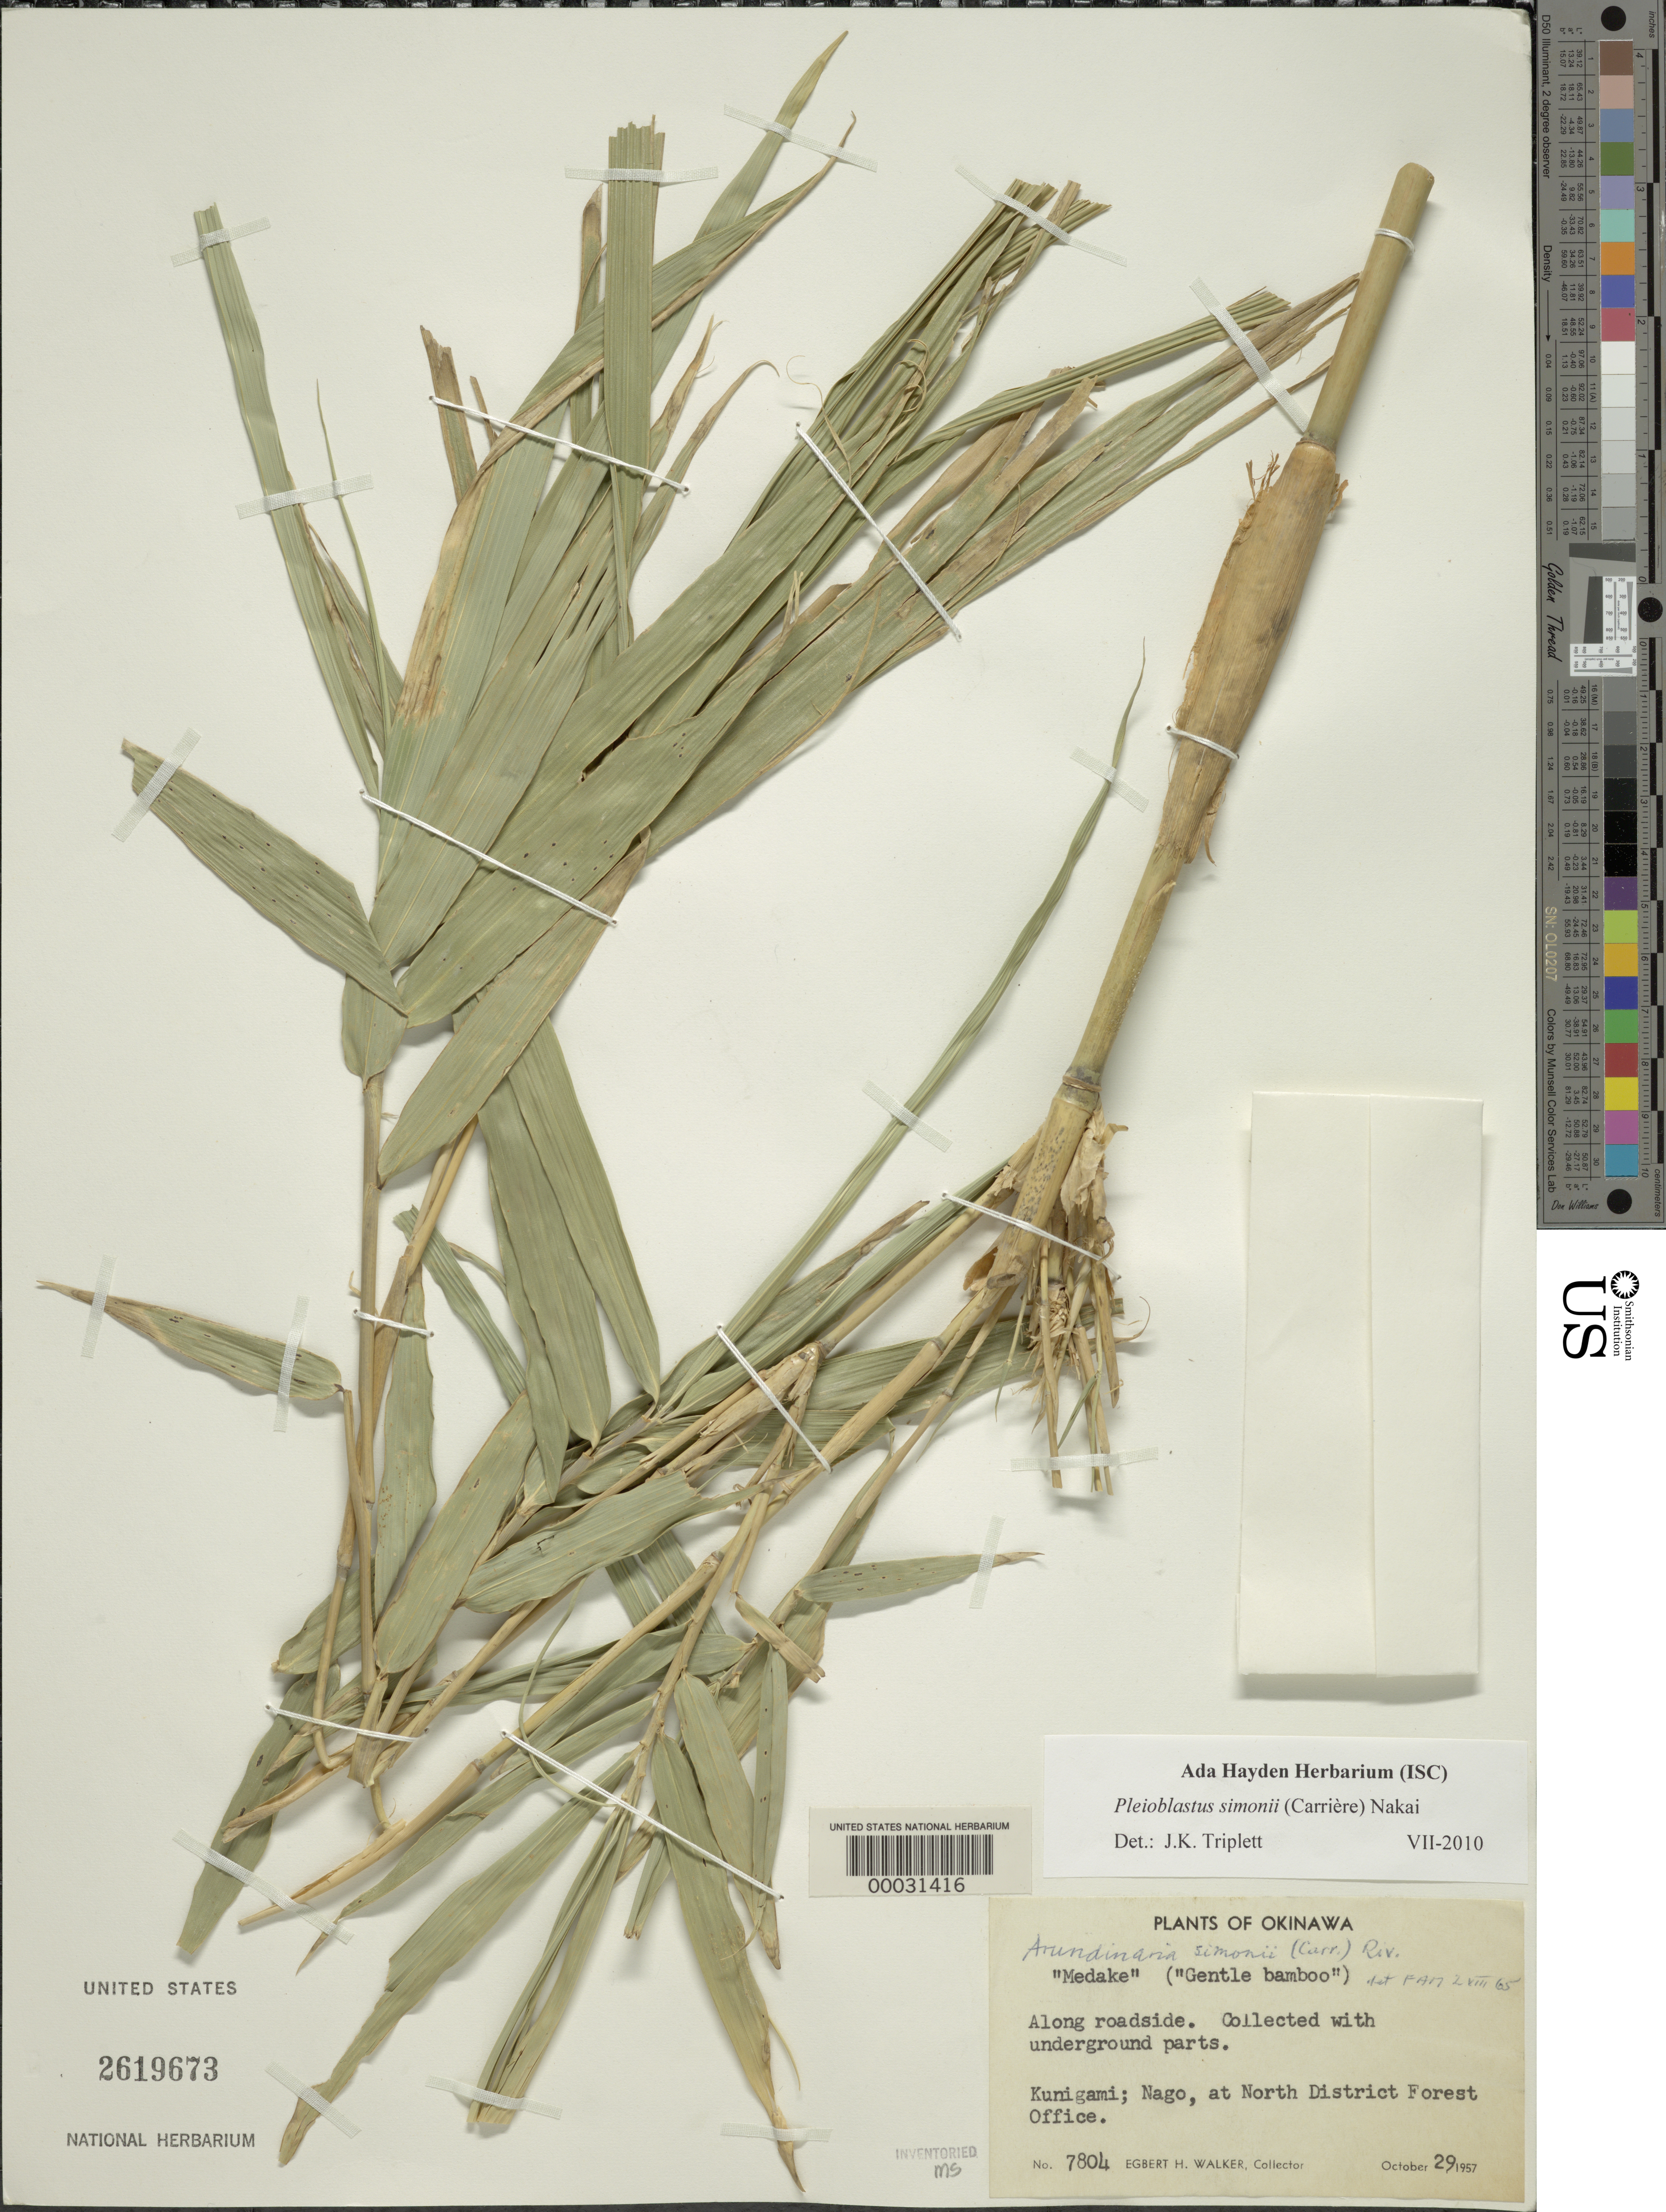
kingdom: Plantae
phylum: Tracheophyta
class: Liliopsida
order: Poales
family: Poaceae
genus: Pleioblastus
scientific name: Pleioblastus simonii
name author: (Carrière) Nakai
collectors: E. H. Walker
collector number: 7804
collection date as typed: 29 Oct 1957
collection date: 1957-10-29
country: Japan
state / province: Okinawa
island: Ryukyu Is.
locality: Kunigami, nago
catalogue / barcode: US 2619673